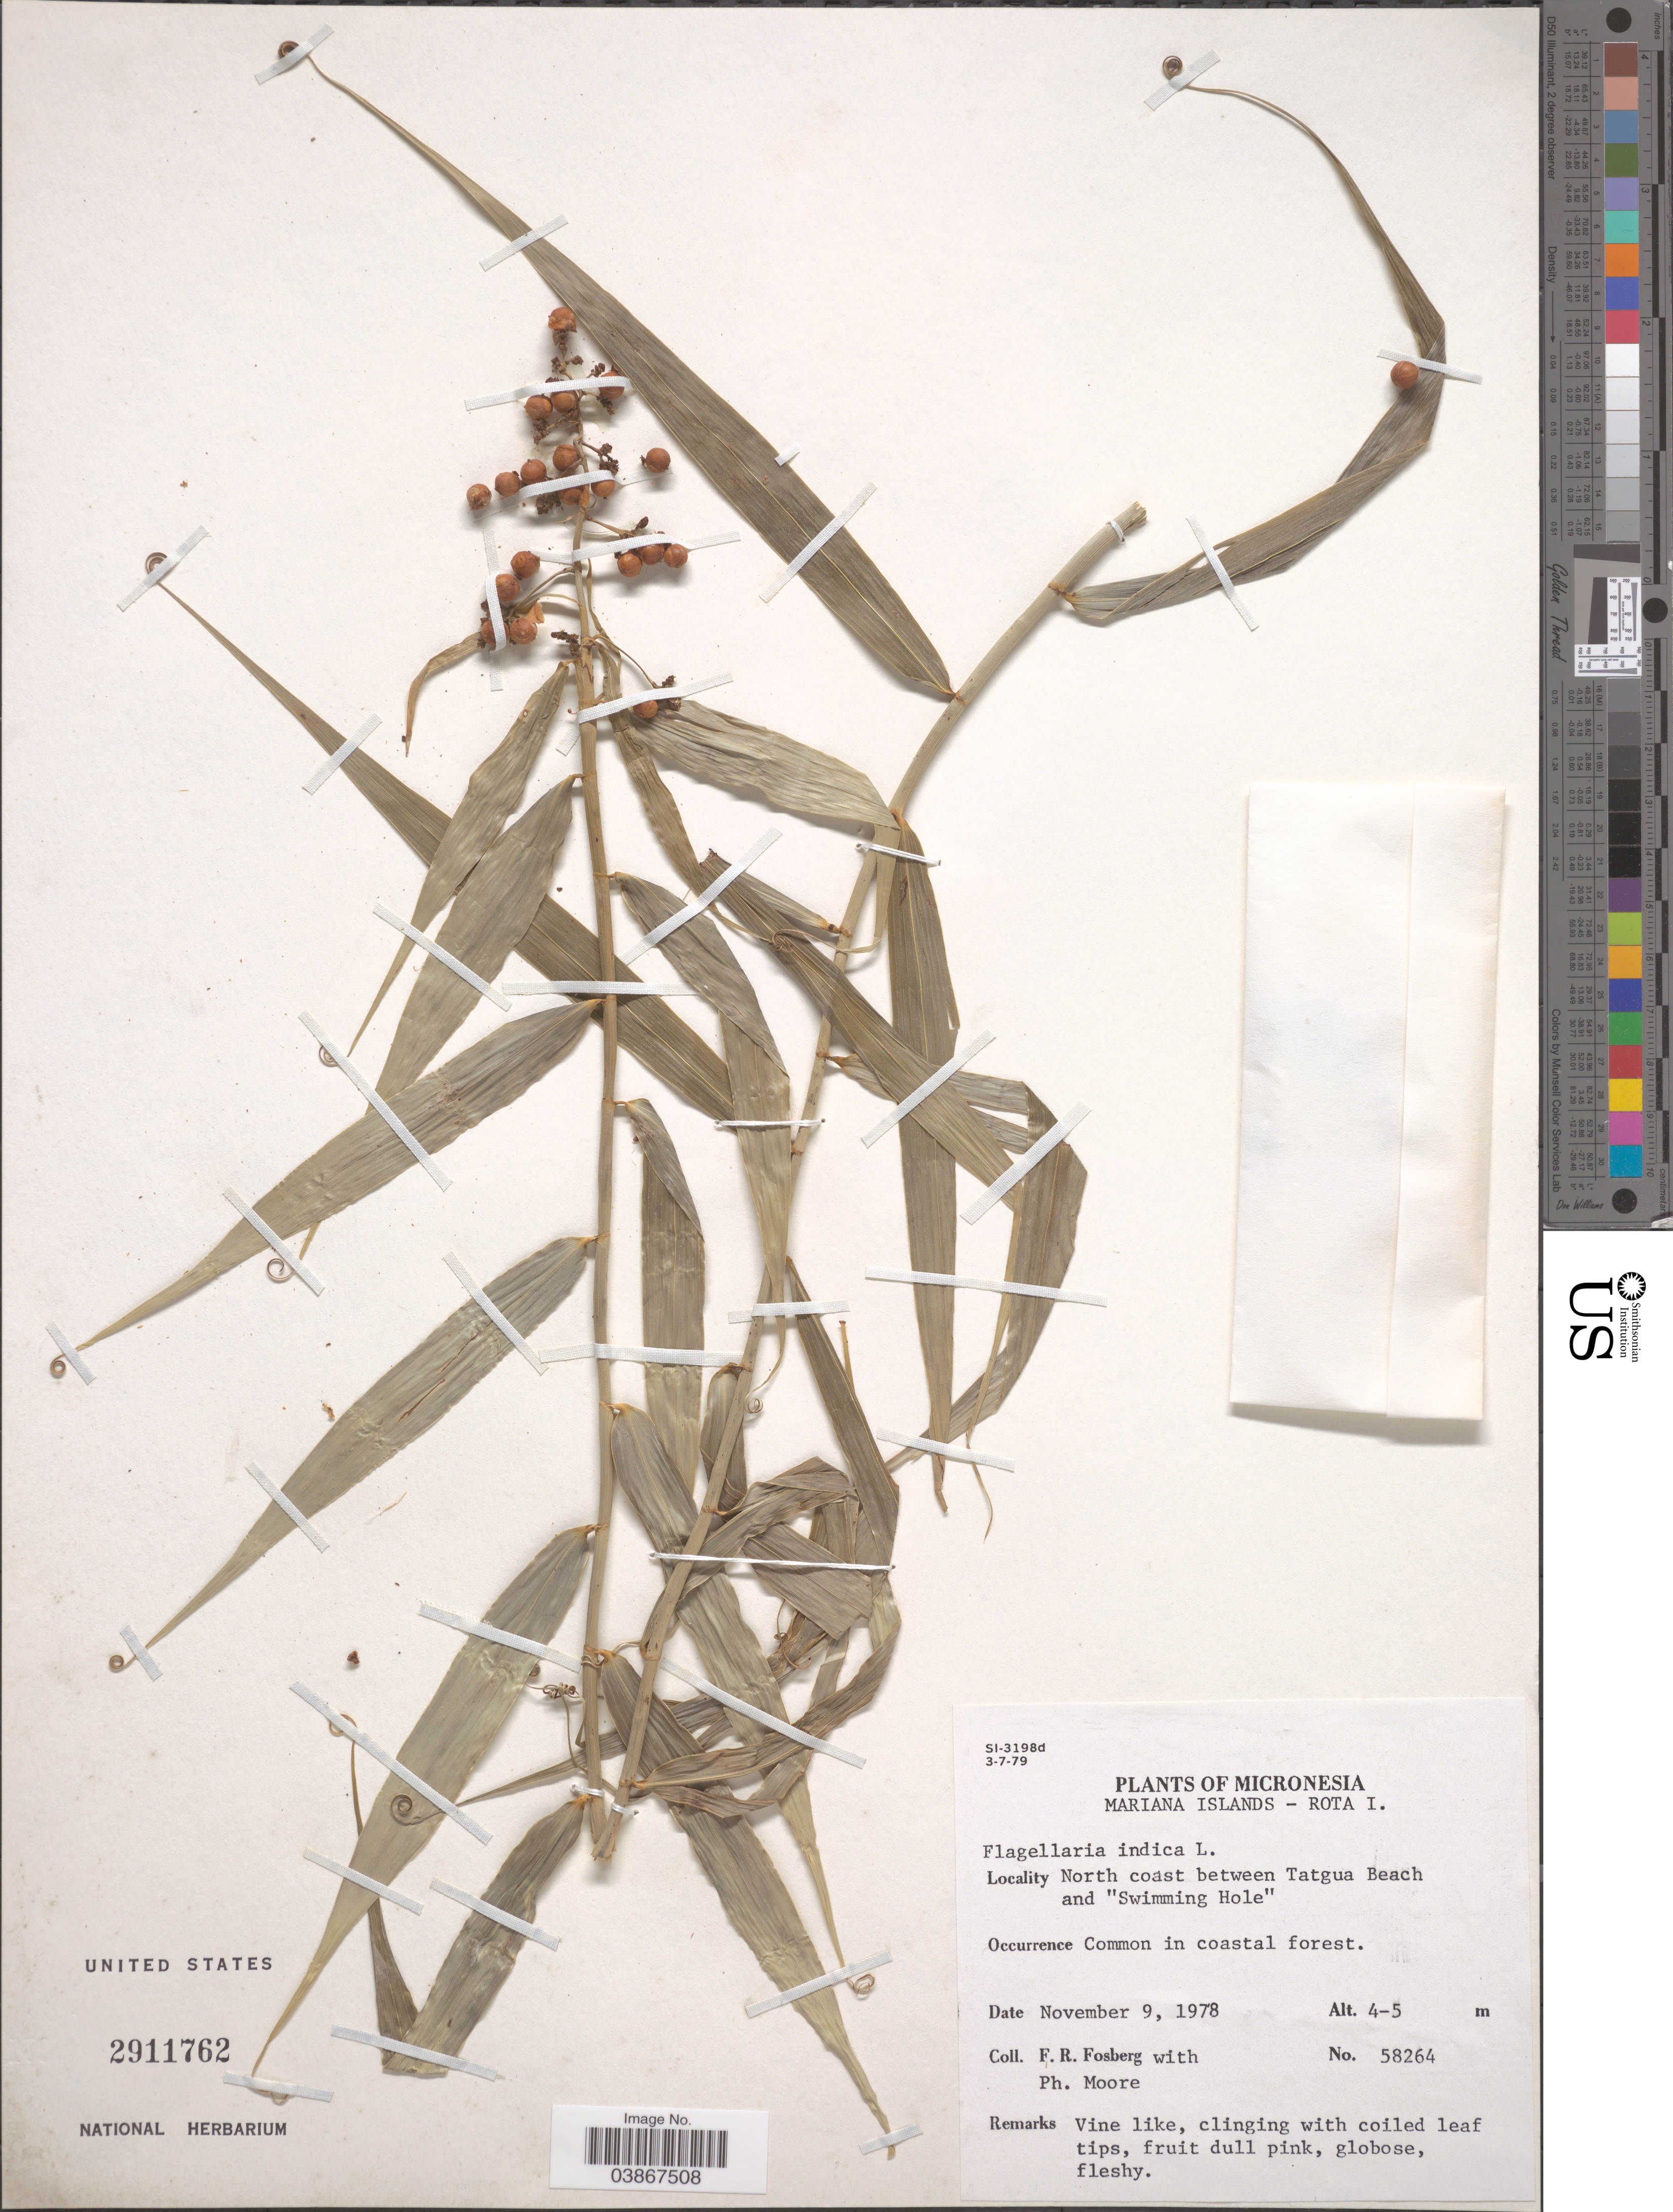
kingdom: Plantae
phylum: Tracheophyta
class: Liliopsida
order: Poales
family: Flagellariaceae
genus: Flagellaria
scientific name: Flagellaria indica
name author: L.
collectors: F. R. Fosberg & P. Moore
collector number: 58264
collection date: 1978-11-09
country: Northern Mariana Islands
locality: Micronesia. Mariana Islands - Rota I. North coast between Tatguap Beach and "Swimming Hole".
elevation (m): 4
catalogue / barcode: US 2911762